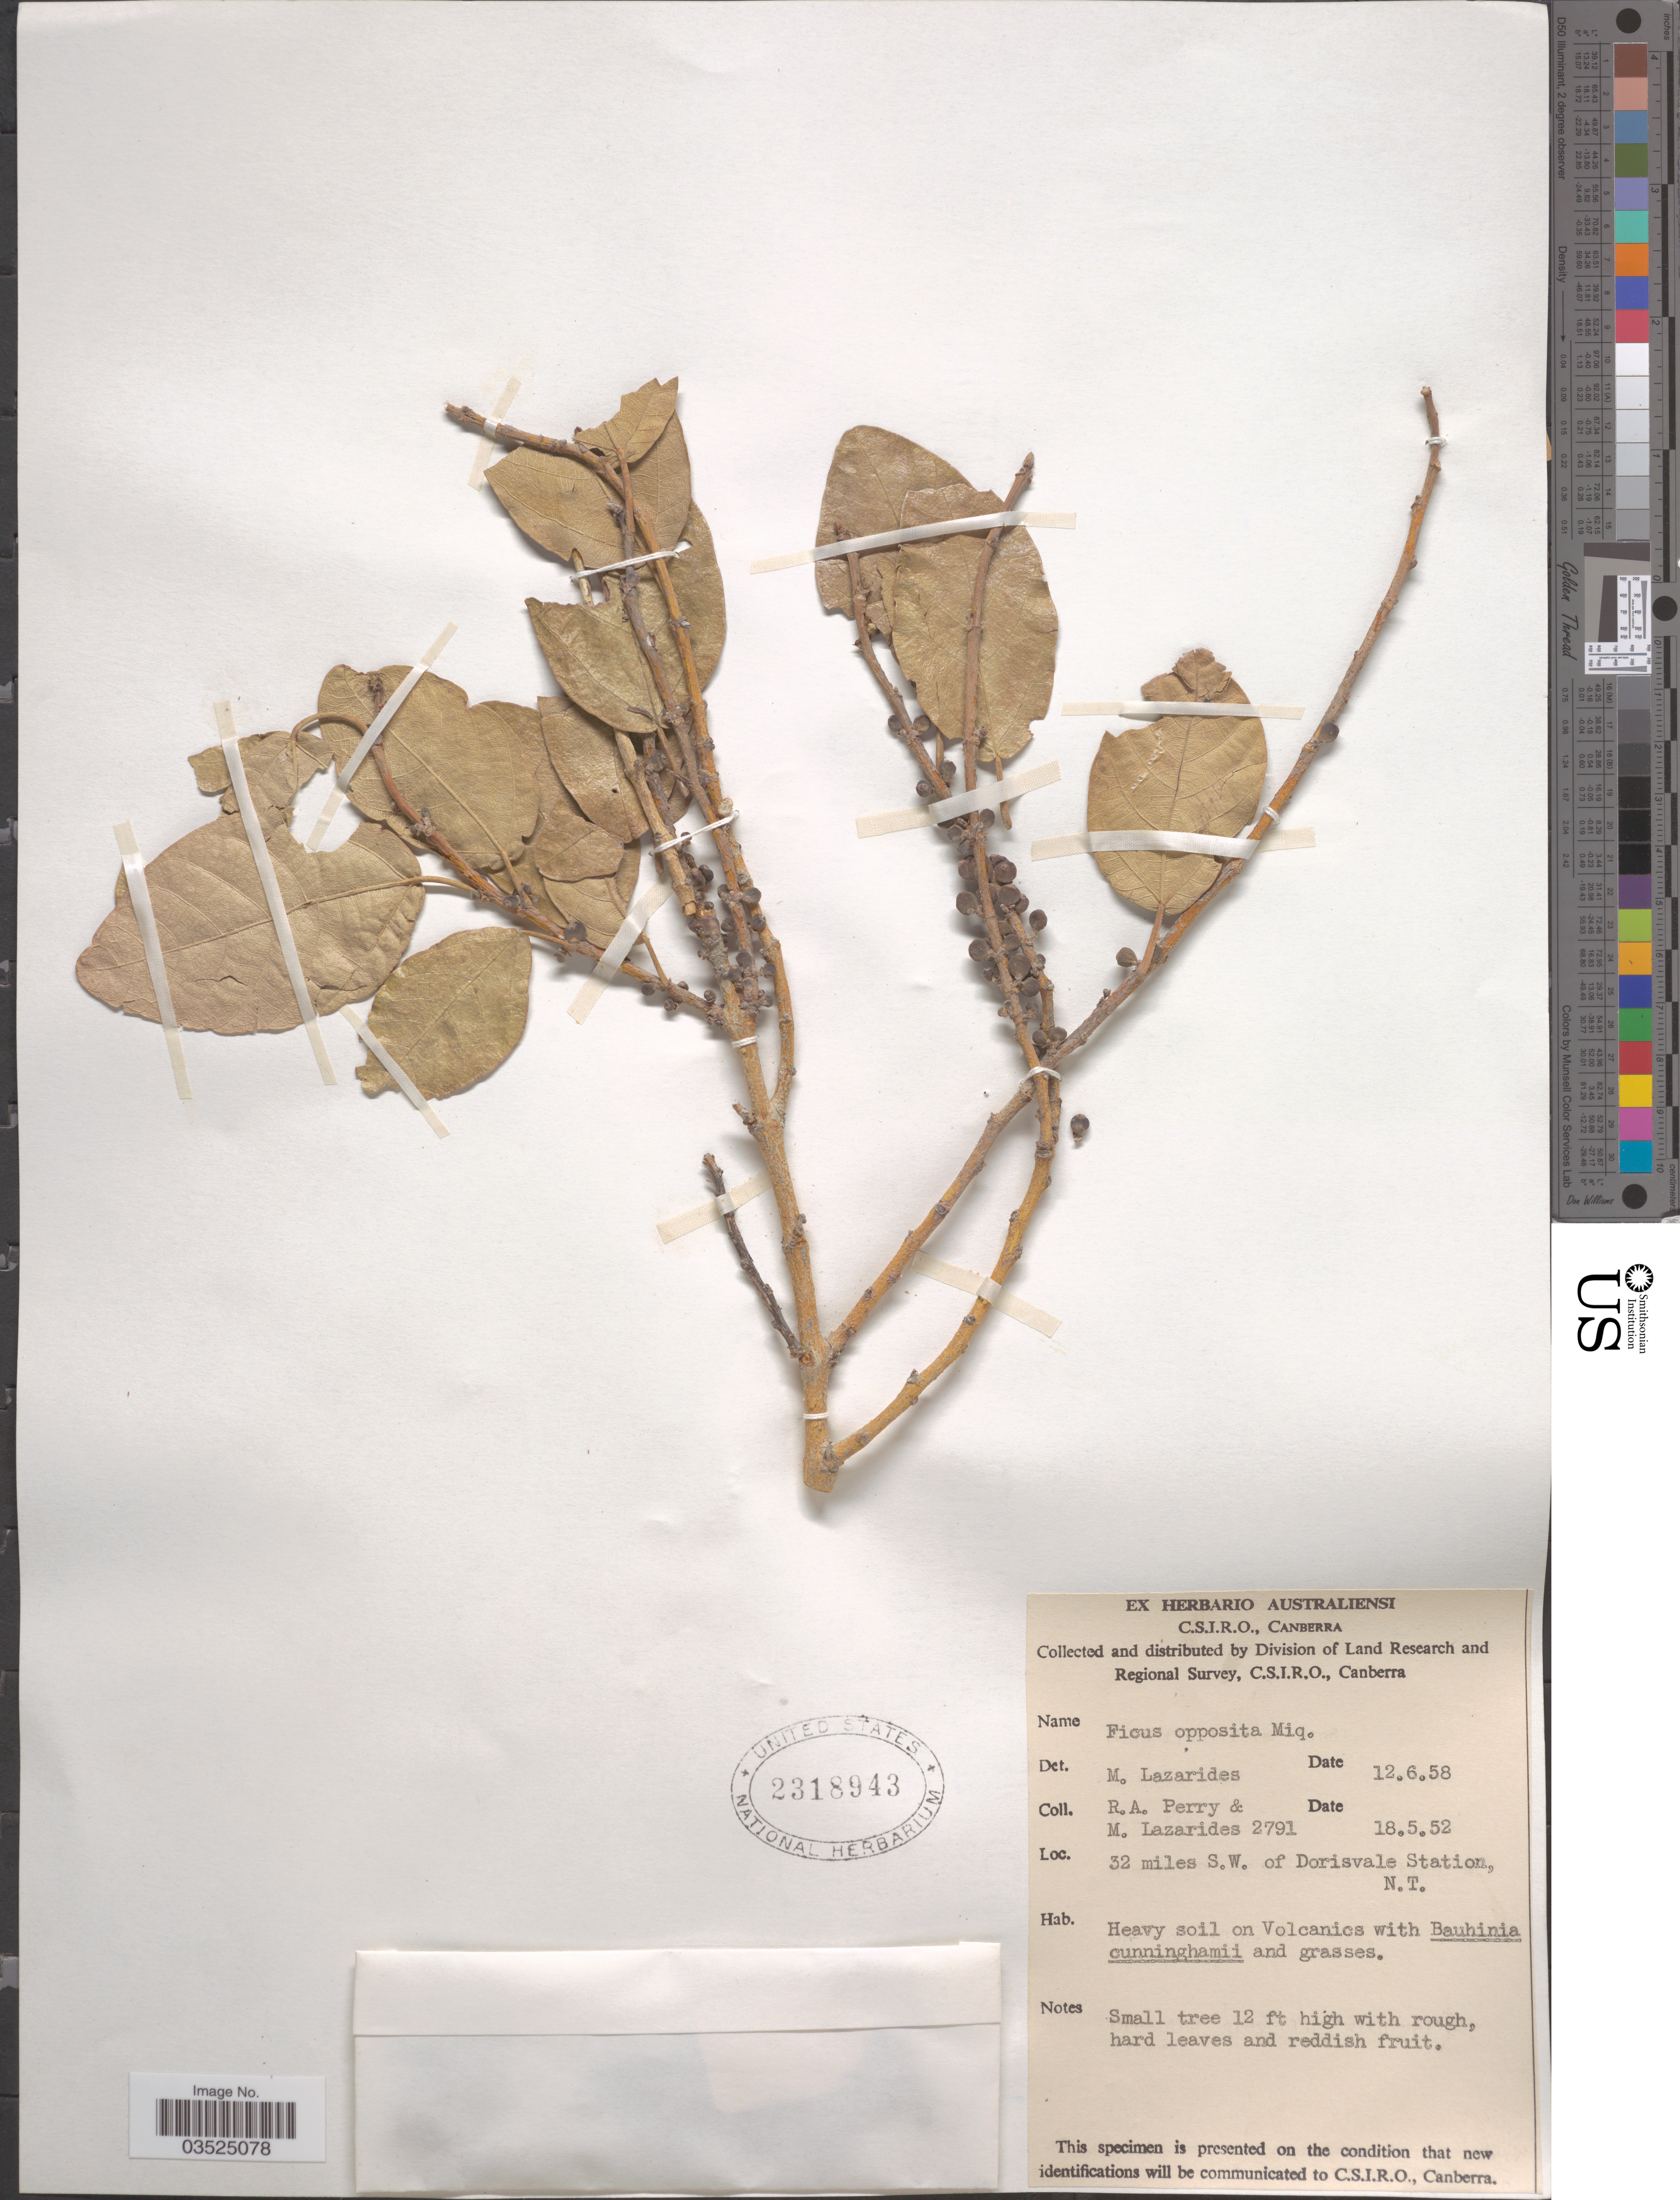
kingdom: Plantae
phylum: Tracheophyta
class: Magnoliopsida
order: Rosales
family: Moraceae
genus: Ficus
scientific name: Ficus opposita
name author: Miq.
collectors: Perry, R. A. & M. Lazarides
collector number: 2791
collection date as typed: Transcribed d/m/y: 18/5/52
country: Australia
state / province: Northern Territory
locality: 32 miles S.W. of Dorisvale Station, N.T.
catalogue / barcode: US 2318943